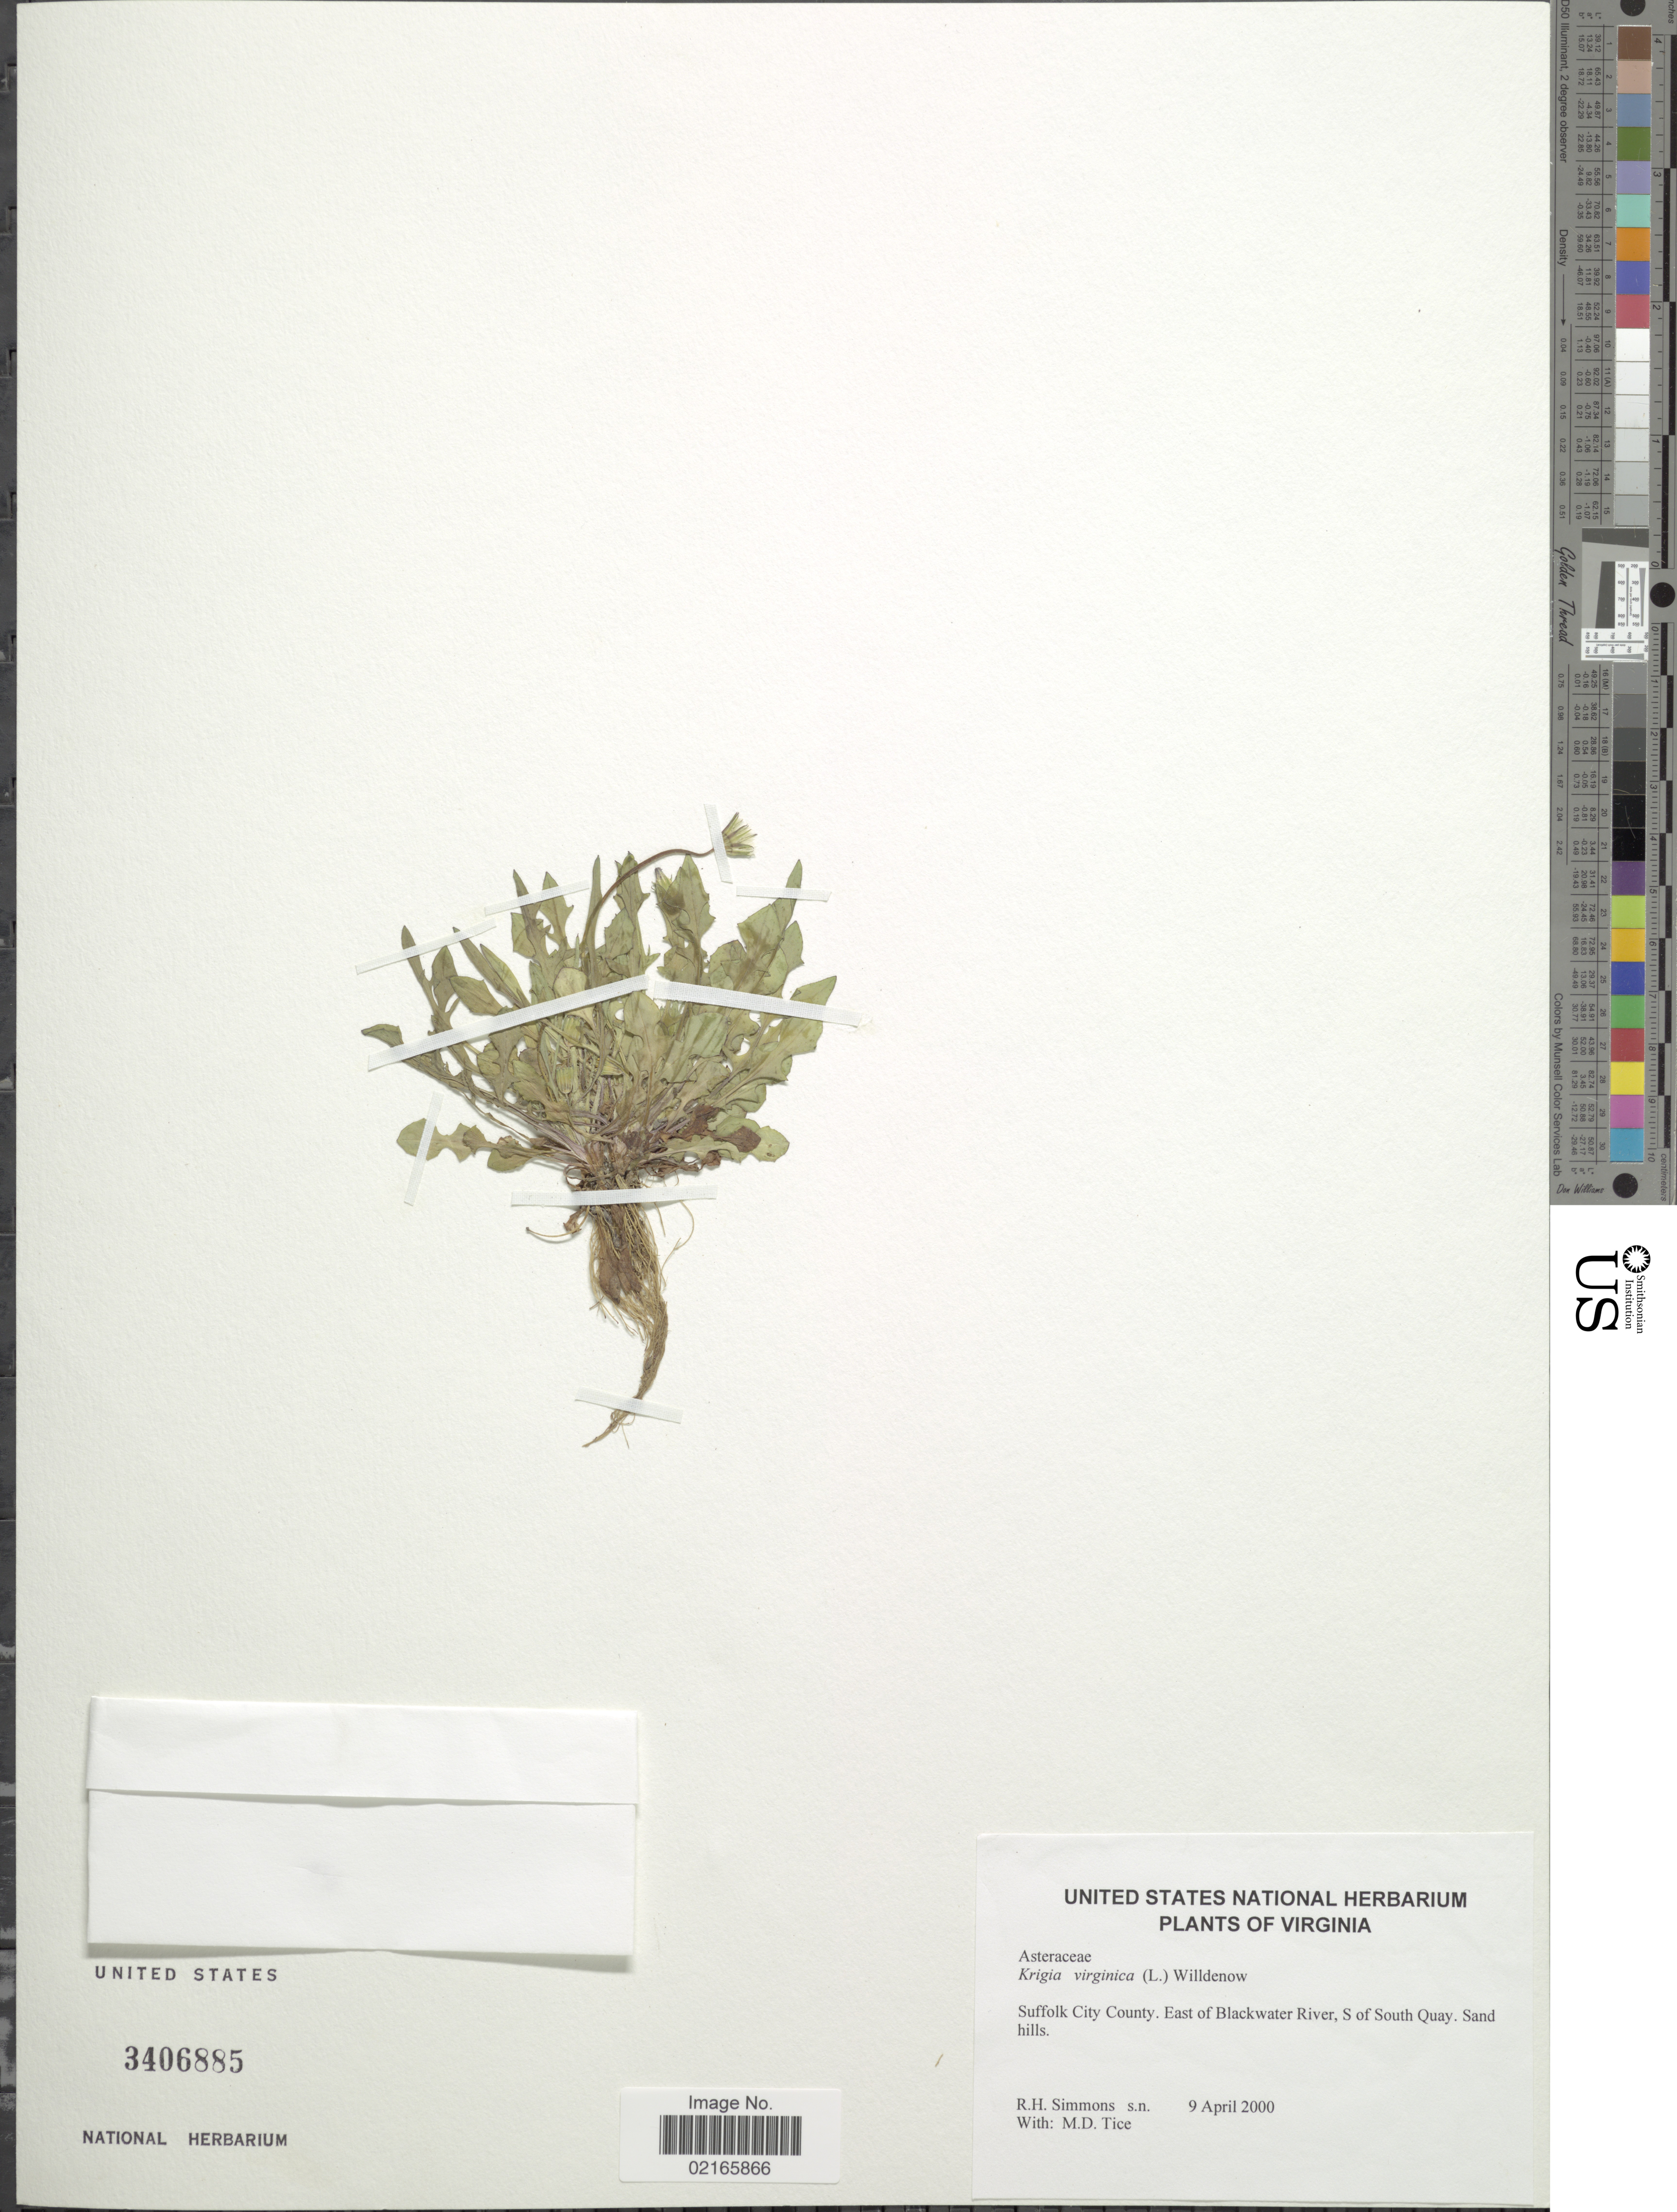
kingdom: Plantae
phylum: Tracheophyta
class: Magnoliopsida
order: Asterales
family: Asteraceae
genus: Krigia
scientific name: Krigia virginica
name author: (L.) Willd.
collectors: R. H. Simmons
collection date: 2000-04-09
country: United States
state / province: Virginia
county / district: City of Suffolk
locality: Suffolk City County, east of Blackwater River, S of South Quay, sand hills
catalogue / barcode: US 3406885